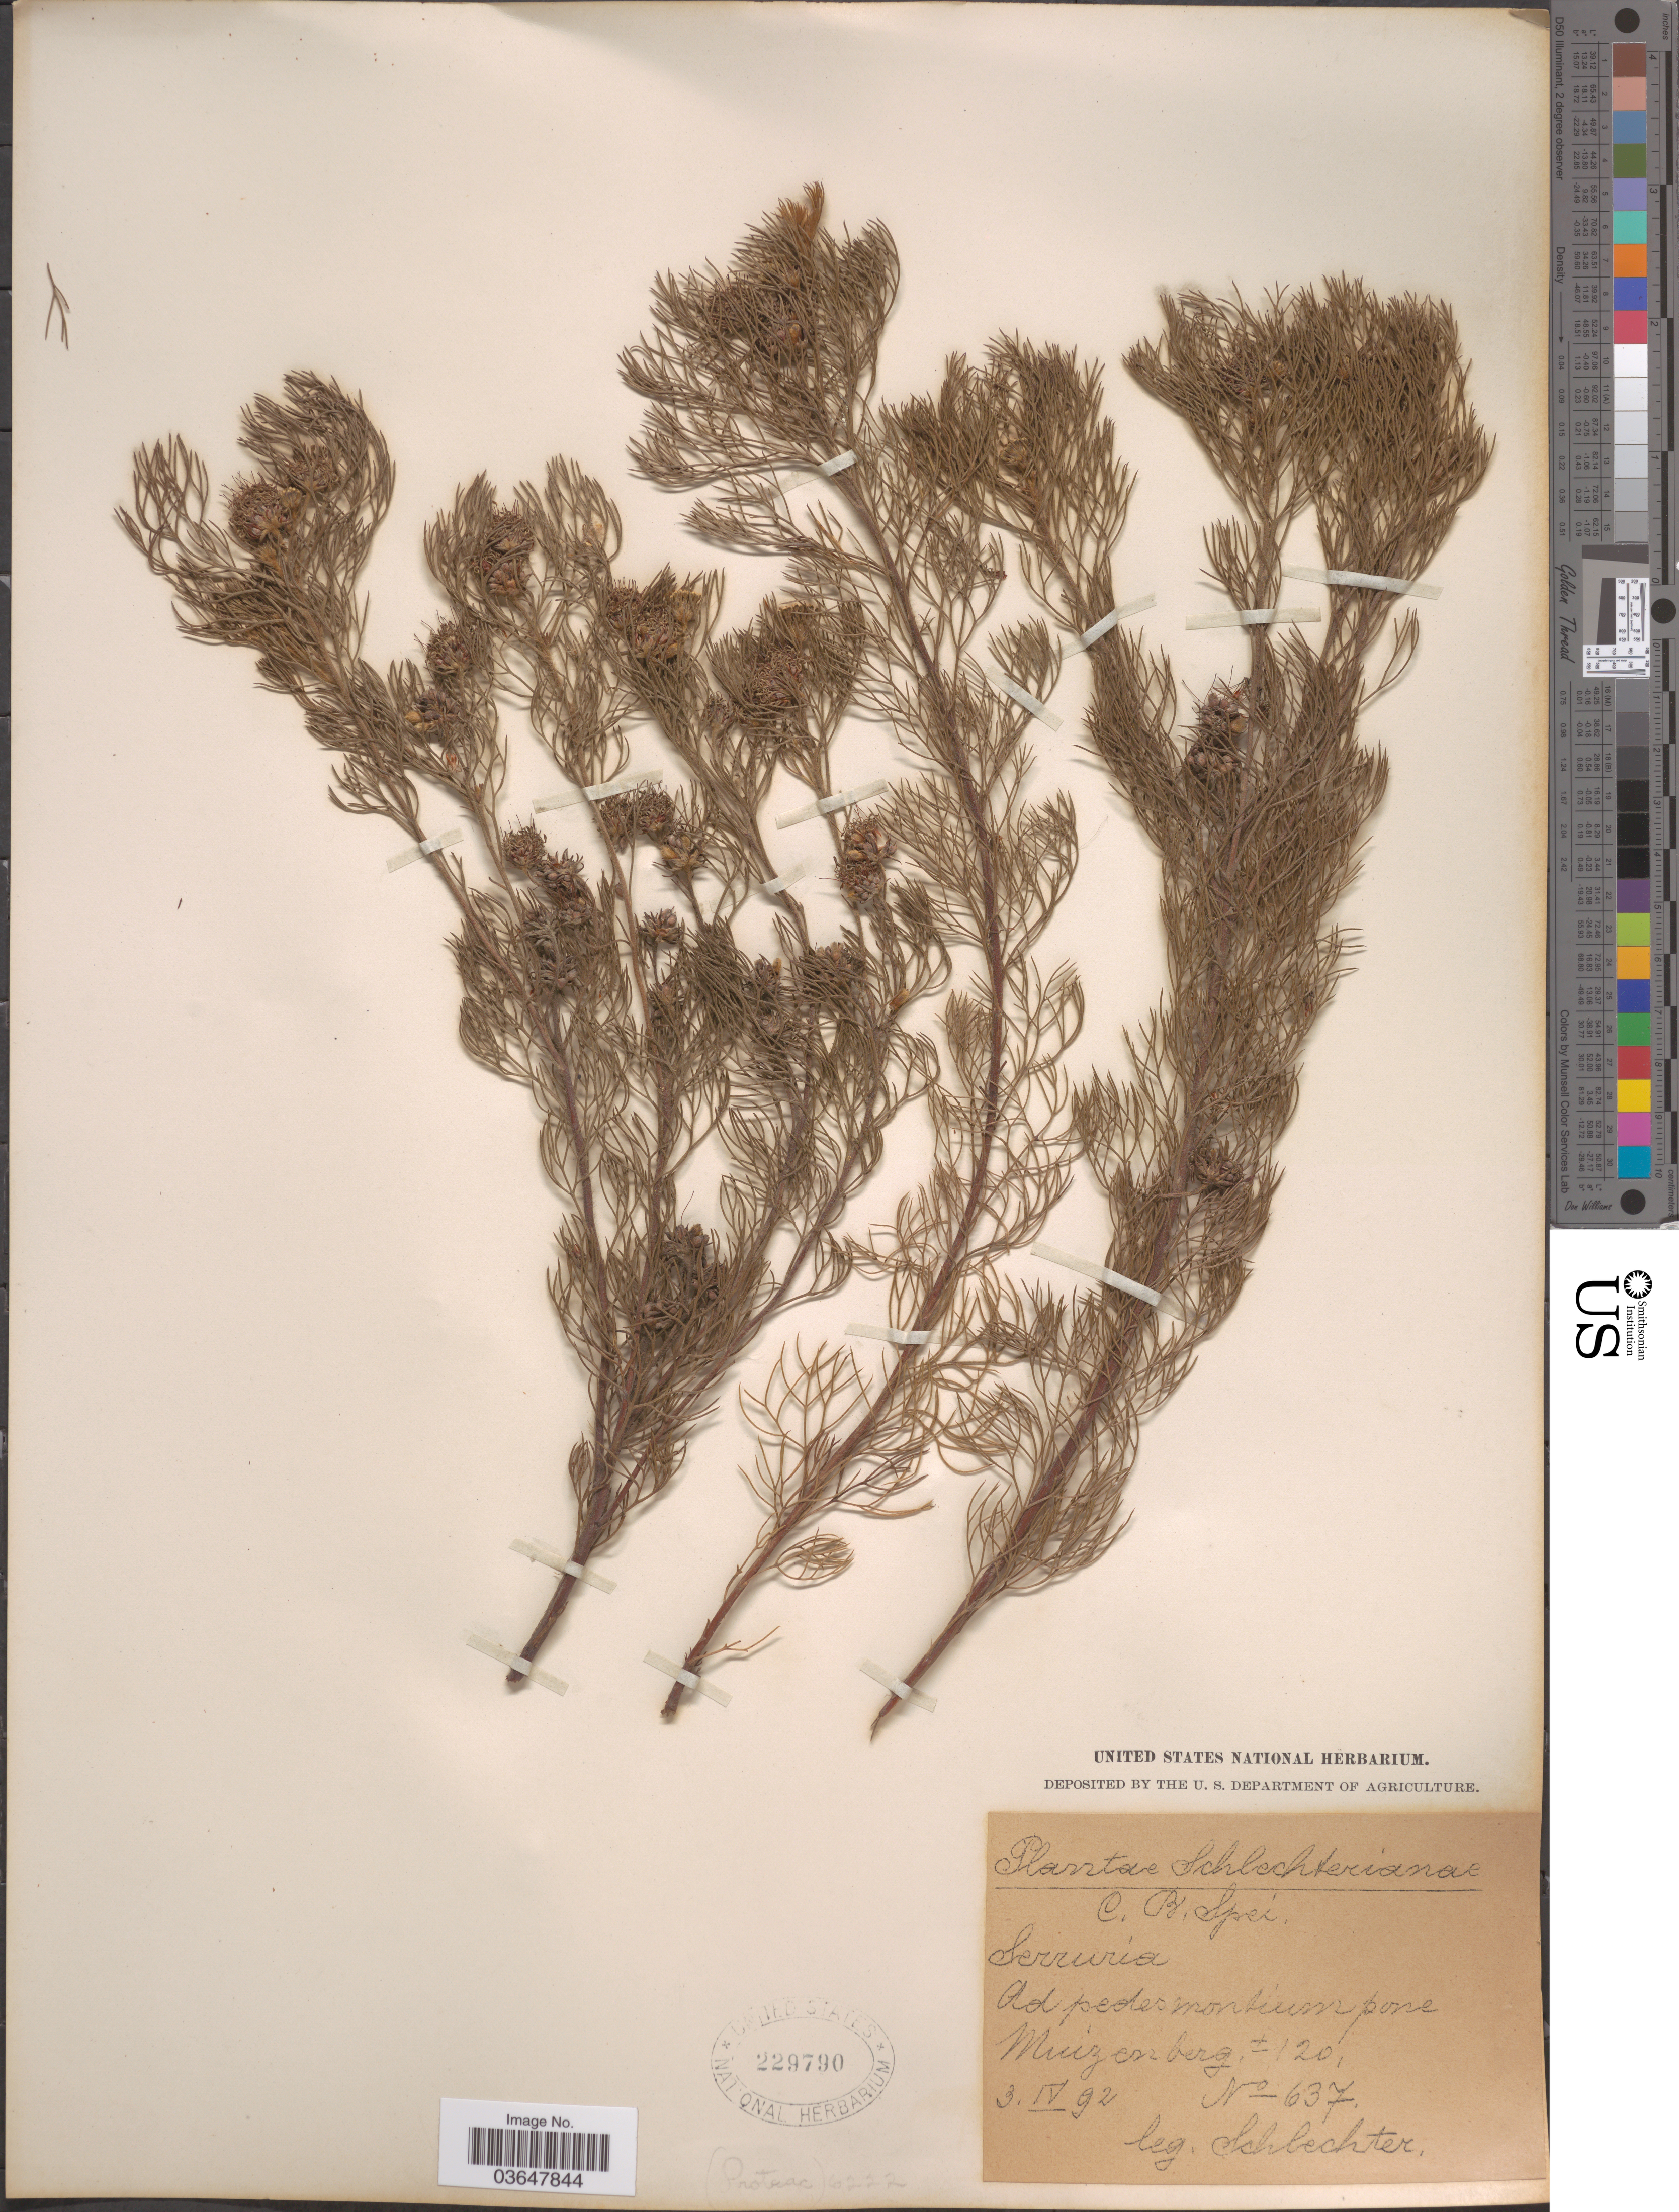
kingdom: Plantae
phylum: Tracheophyta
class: Magnoliopsida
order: Proteales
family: Proteaceae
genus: Serruria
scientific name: Serruria sp.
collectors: Schlechter, --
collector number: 637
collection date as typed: Transcribed d/m/y: 3/4/92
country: South Africa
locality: C.B. Spei. Muizenberg.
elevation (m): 37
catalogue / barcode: US 229790